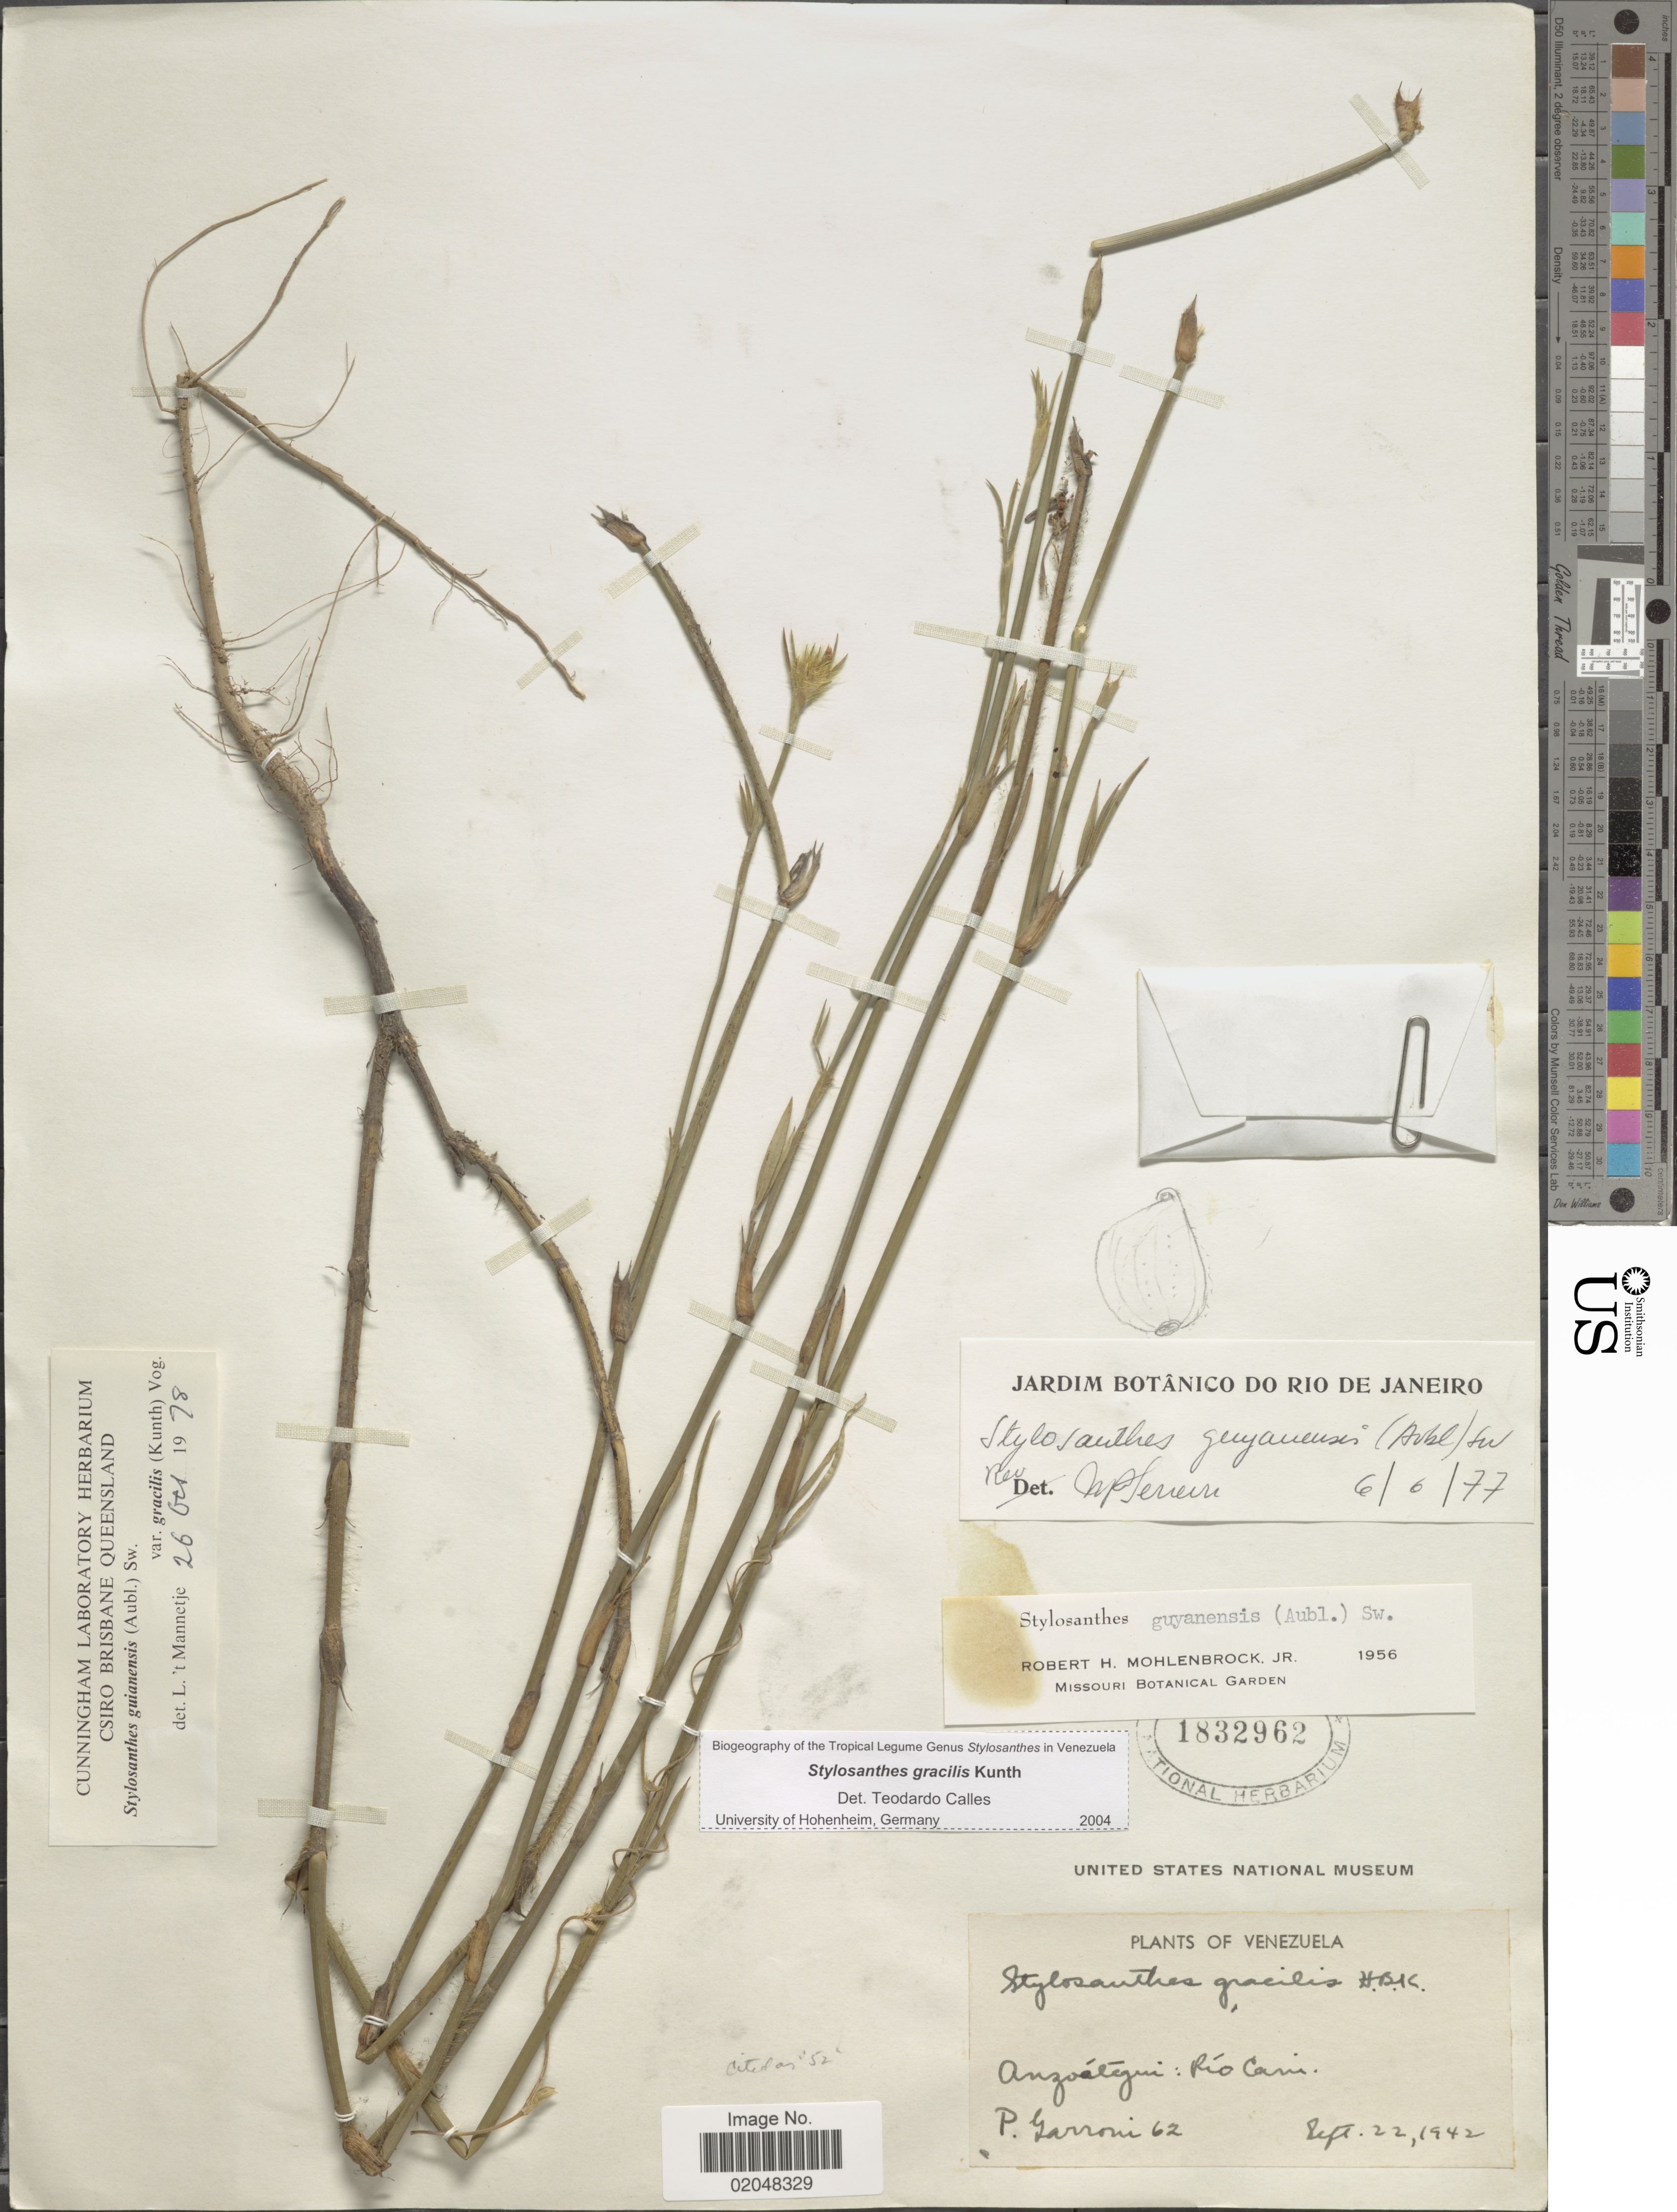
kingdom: Plantae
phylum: Tracheophyta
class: Magnoliopsida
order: Fabales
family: Fabaceae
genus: Stylosanthes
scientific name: Stylosanthes guianensis var. gracilis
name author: (Kunth) Vogel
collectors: P. Garroni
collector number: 62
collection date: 1942-09-22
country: Venezuela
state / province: Anzoategui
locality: Rio Cari.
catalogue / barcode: US 1832962